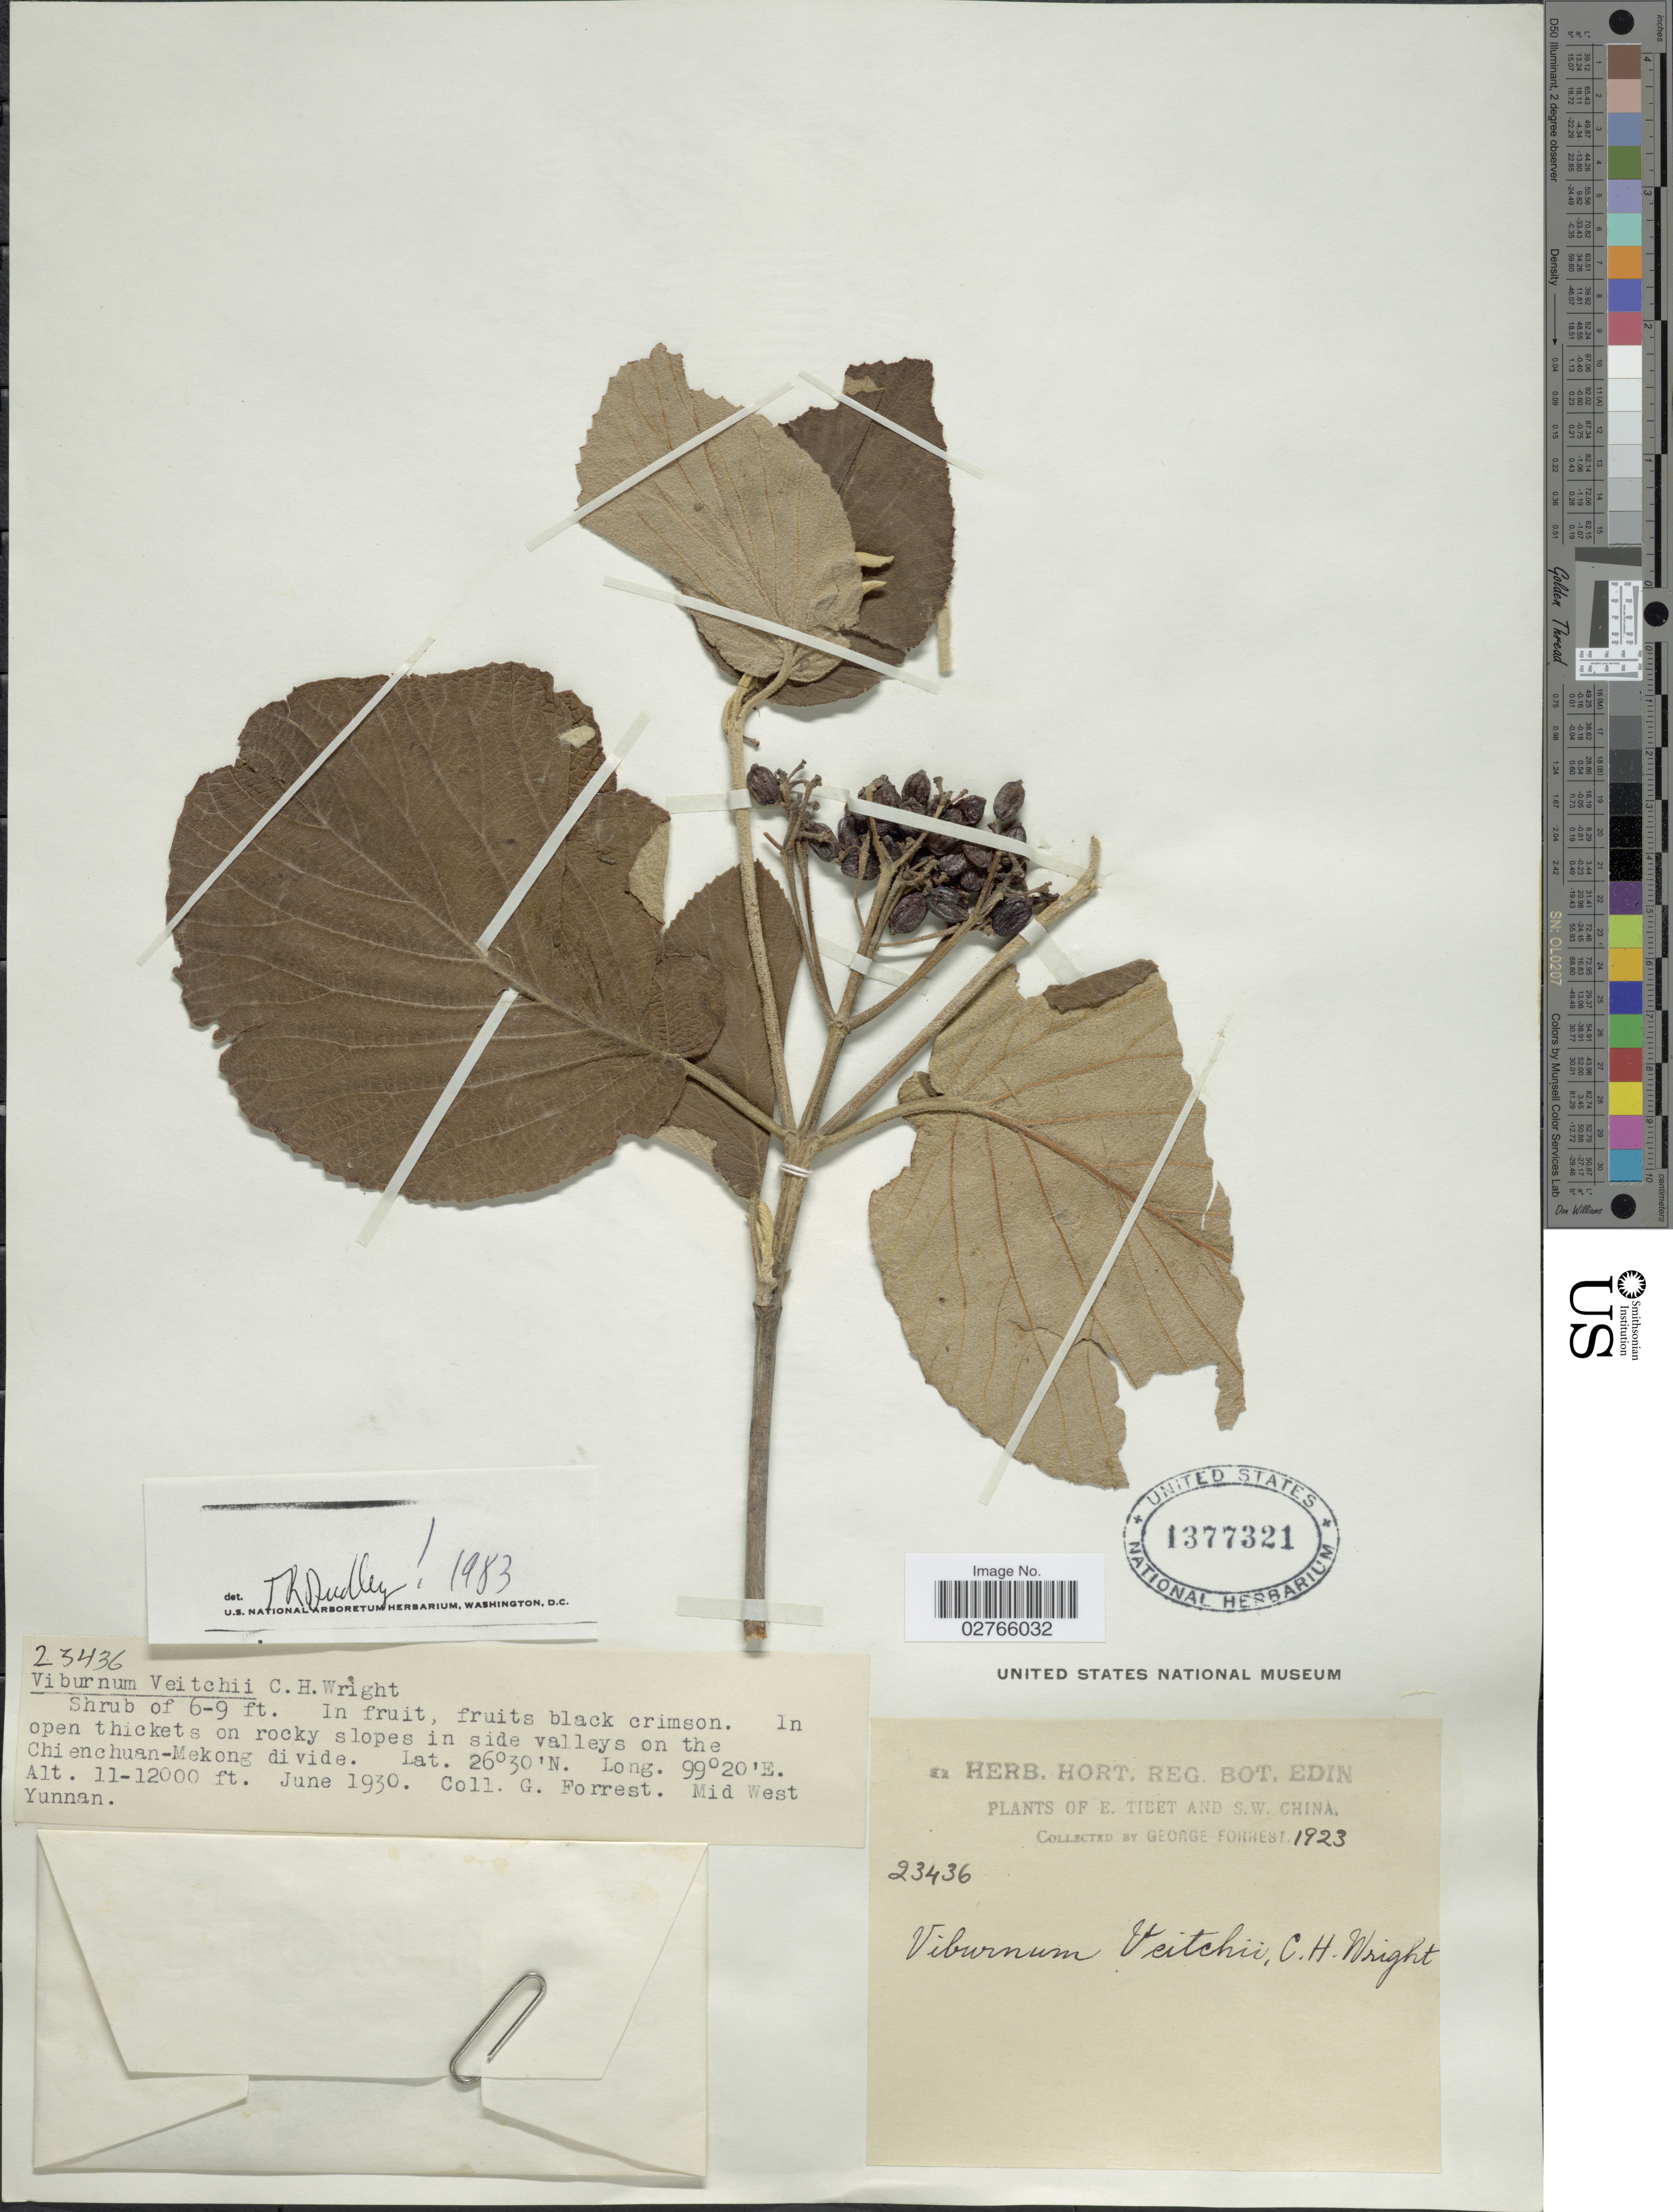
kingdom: Plantae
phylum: Tracheophyta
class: Magnoliopsida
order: Dipsacales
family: Viburnaceae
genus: Viburnum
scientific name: Viburnum glomeratum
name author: Maxim.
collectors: G. Forrest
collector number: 23436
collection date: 1923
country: China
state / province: Yunnan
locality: In open thickets on rocky slopes in side valleys on the Chienchuan-Mekong divide, Mid West Yunnan, E. Tibet and S.W. China.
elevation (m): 3353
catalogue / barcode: US 1377321